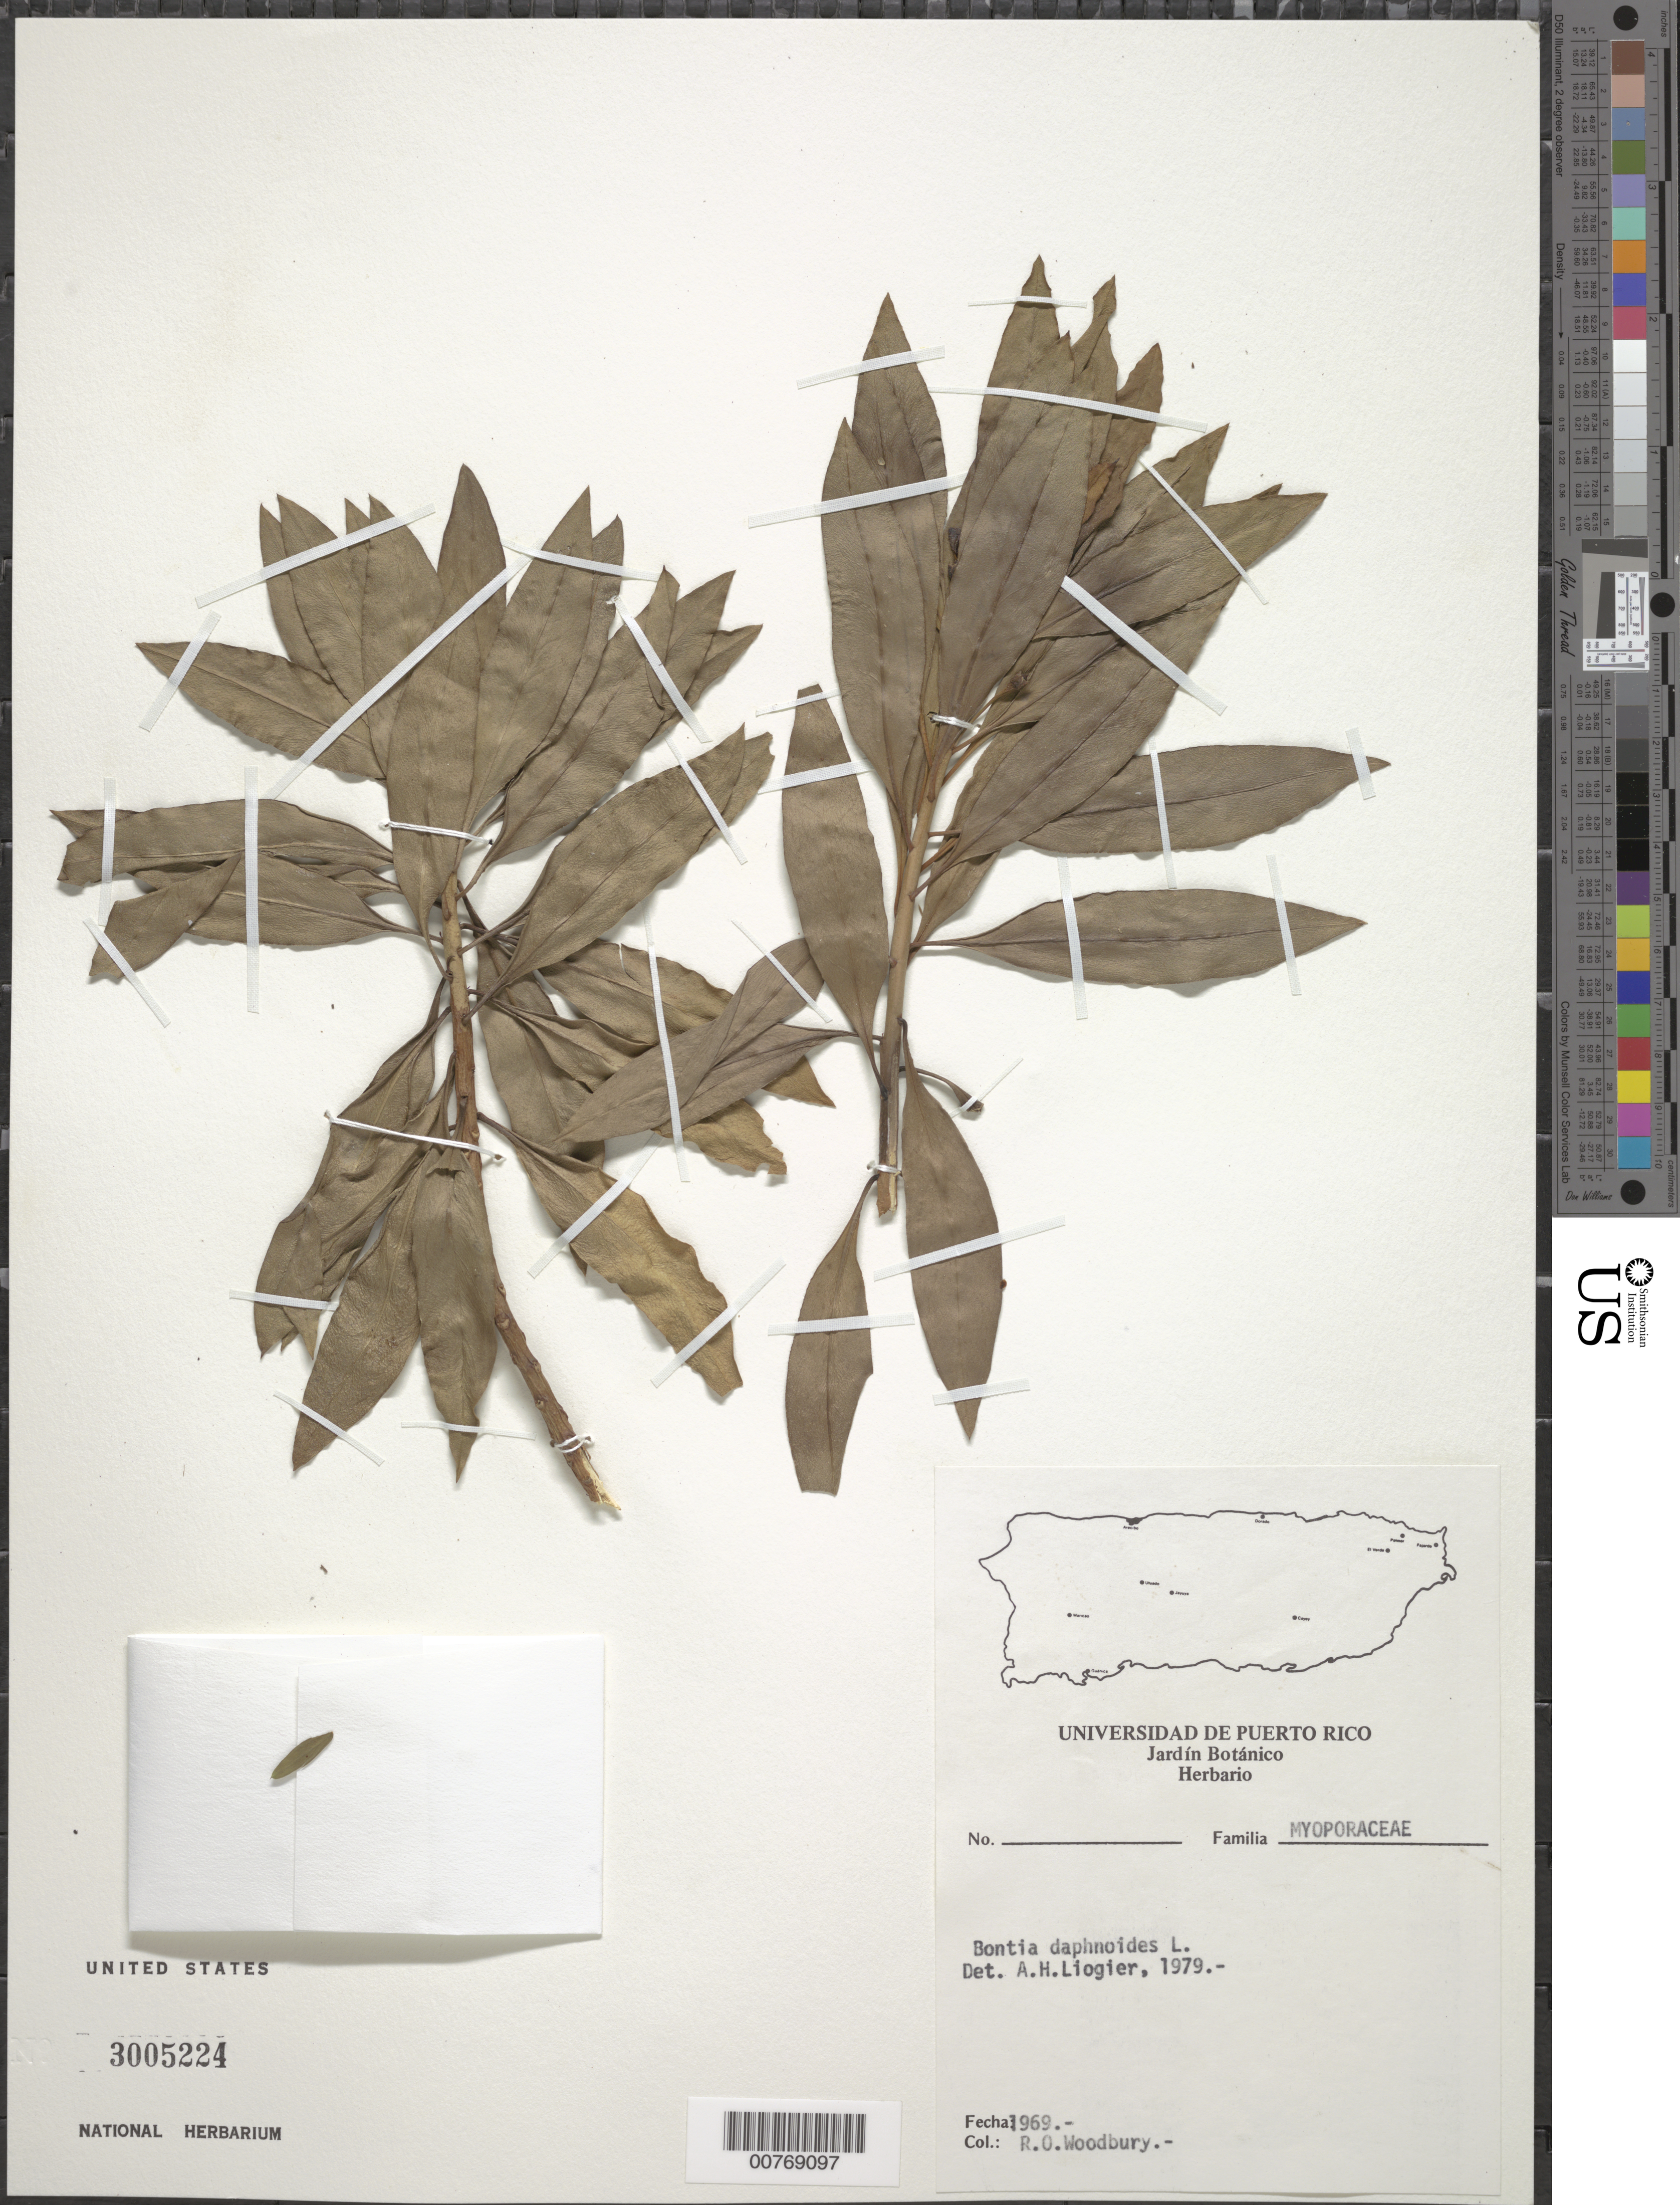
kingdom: Plantae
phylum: Tracheophyta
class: Magnoliopsida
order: Lamiales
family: Scrophulariaceae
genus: Bontia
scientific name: Bontia daphnoides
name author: L.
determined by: Liogier, Alain H.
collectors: R. O. Woodbury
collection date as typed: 1969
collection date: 1969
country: Puerto Rico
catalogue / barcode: US 3005224